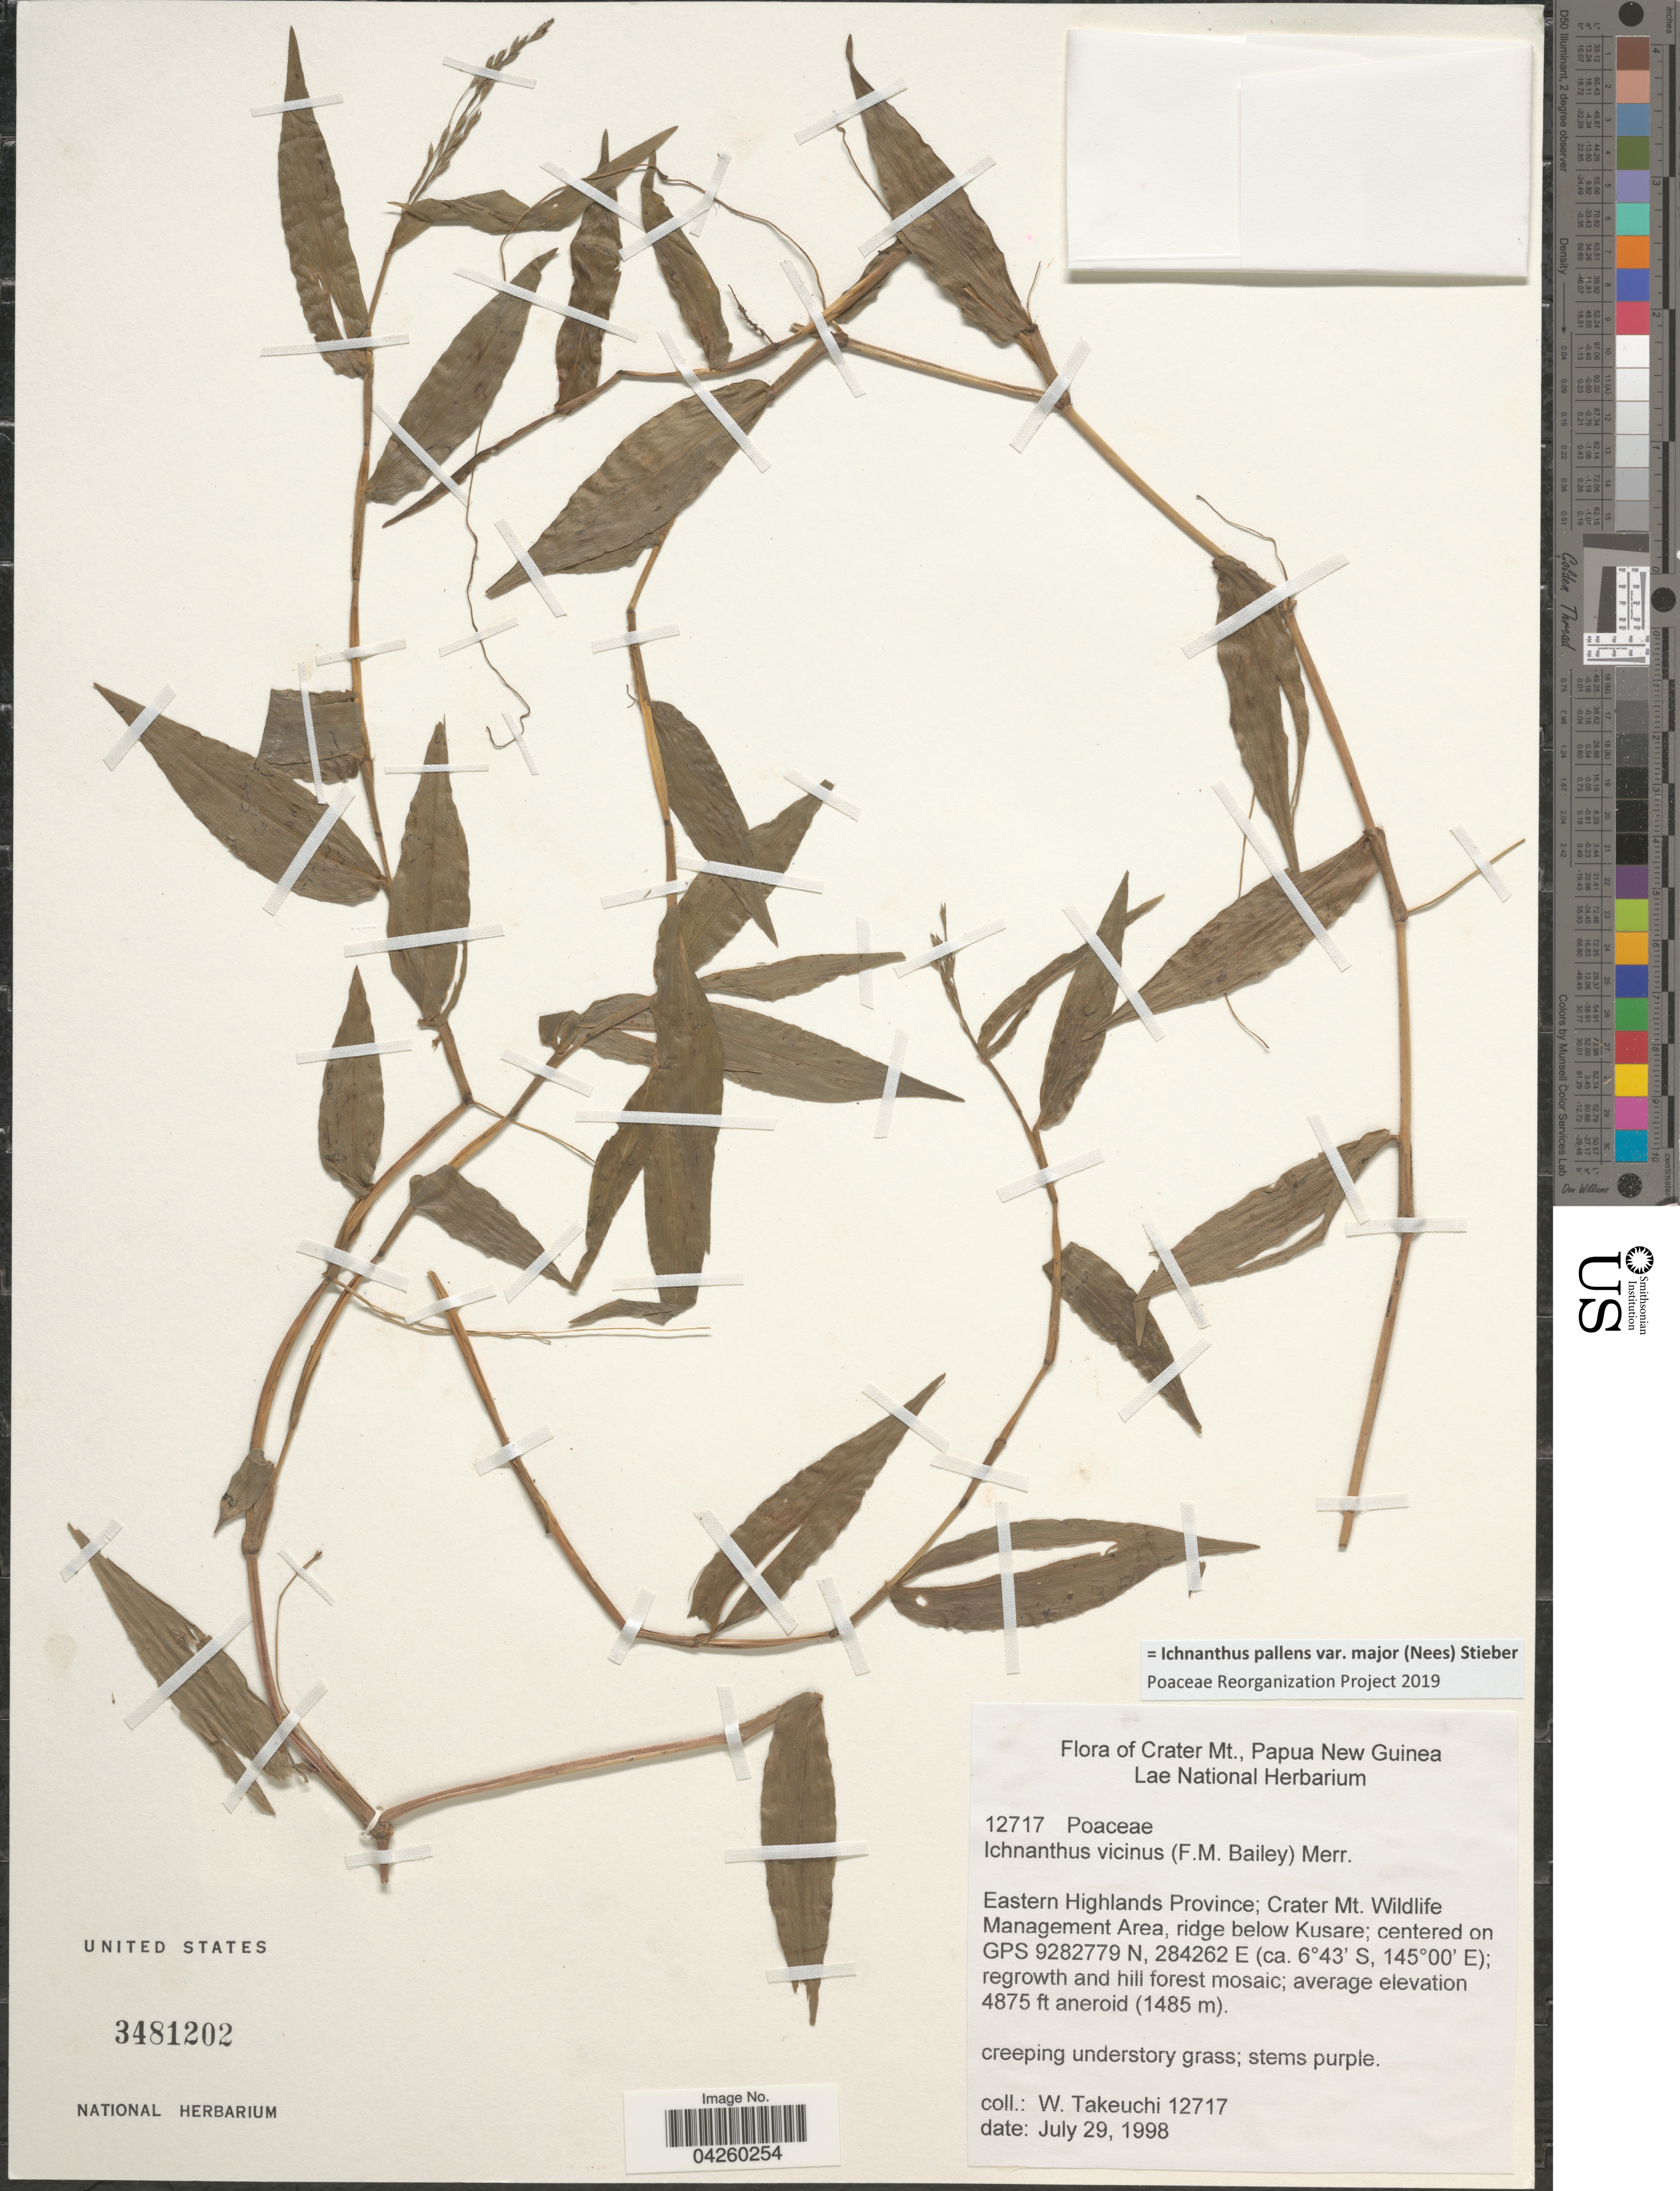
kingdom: Plantae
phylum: Tracheophyta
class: Liliopsida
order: Poales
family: Poaceae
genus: Ichnanthus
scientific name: Ichnanthus pallens var. major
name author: (Nees) Stieber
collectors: W. Takeuchi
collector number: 12717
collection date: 1998-07-29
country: Papua New Guinea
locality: Crater Mt. Eastern Highlands Province; Crater Mt. Wildlife Management Area, ridge below Kusare; centered on GPS 9282779 N, 284262 E.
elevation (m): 1485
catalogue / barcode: US 3481202